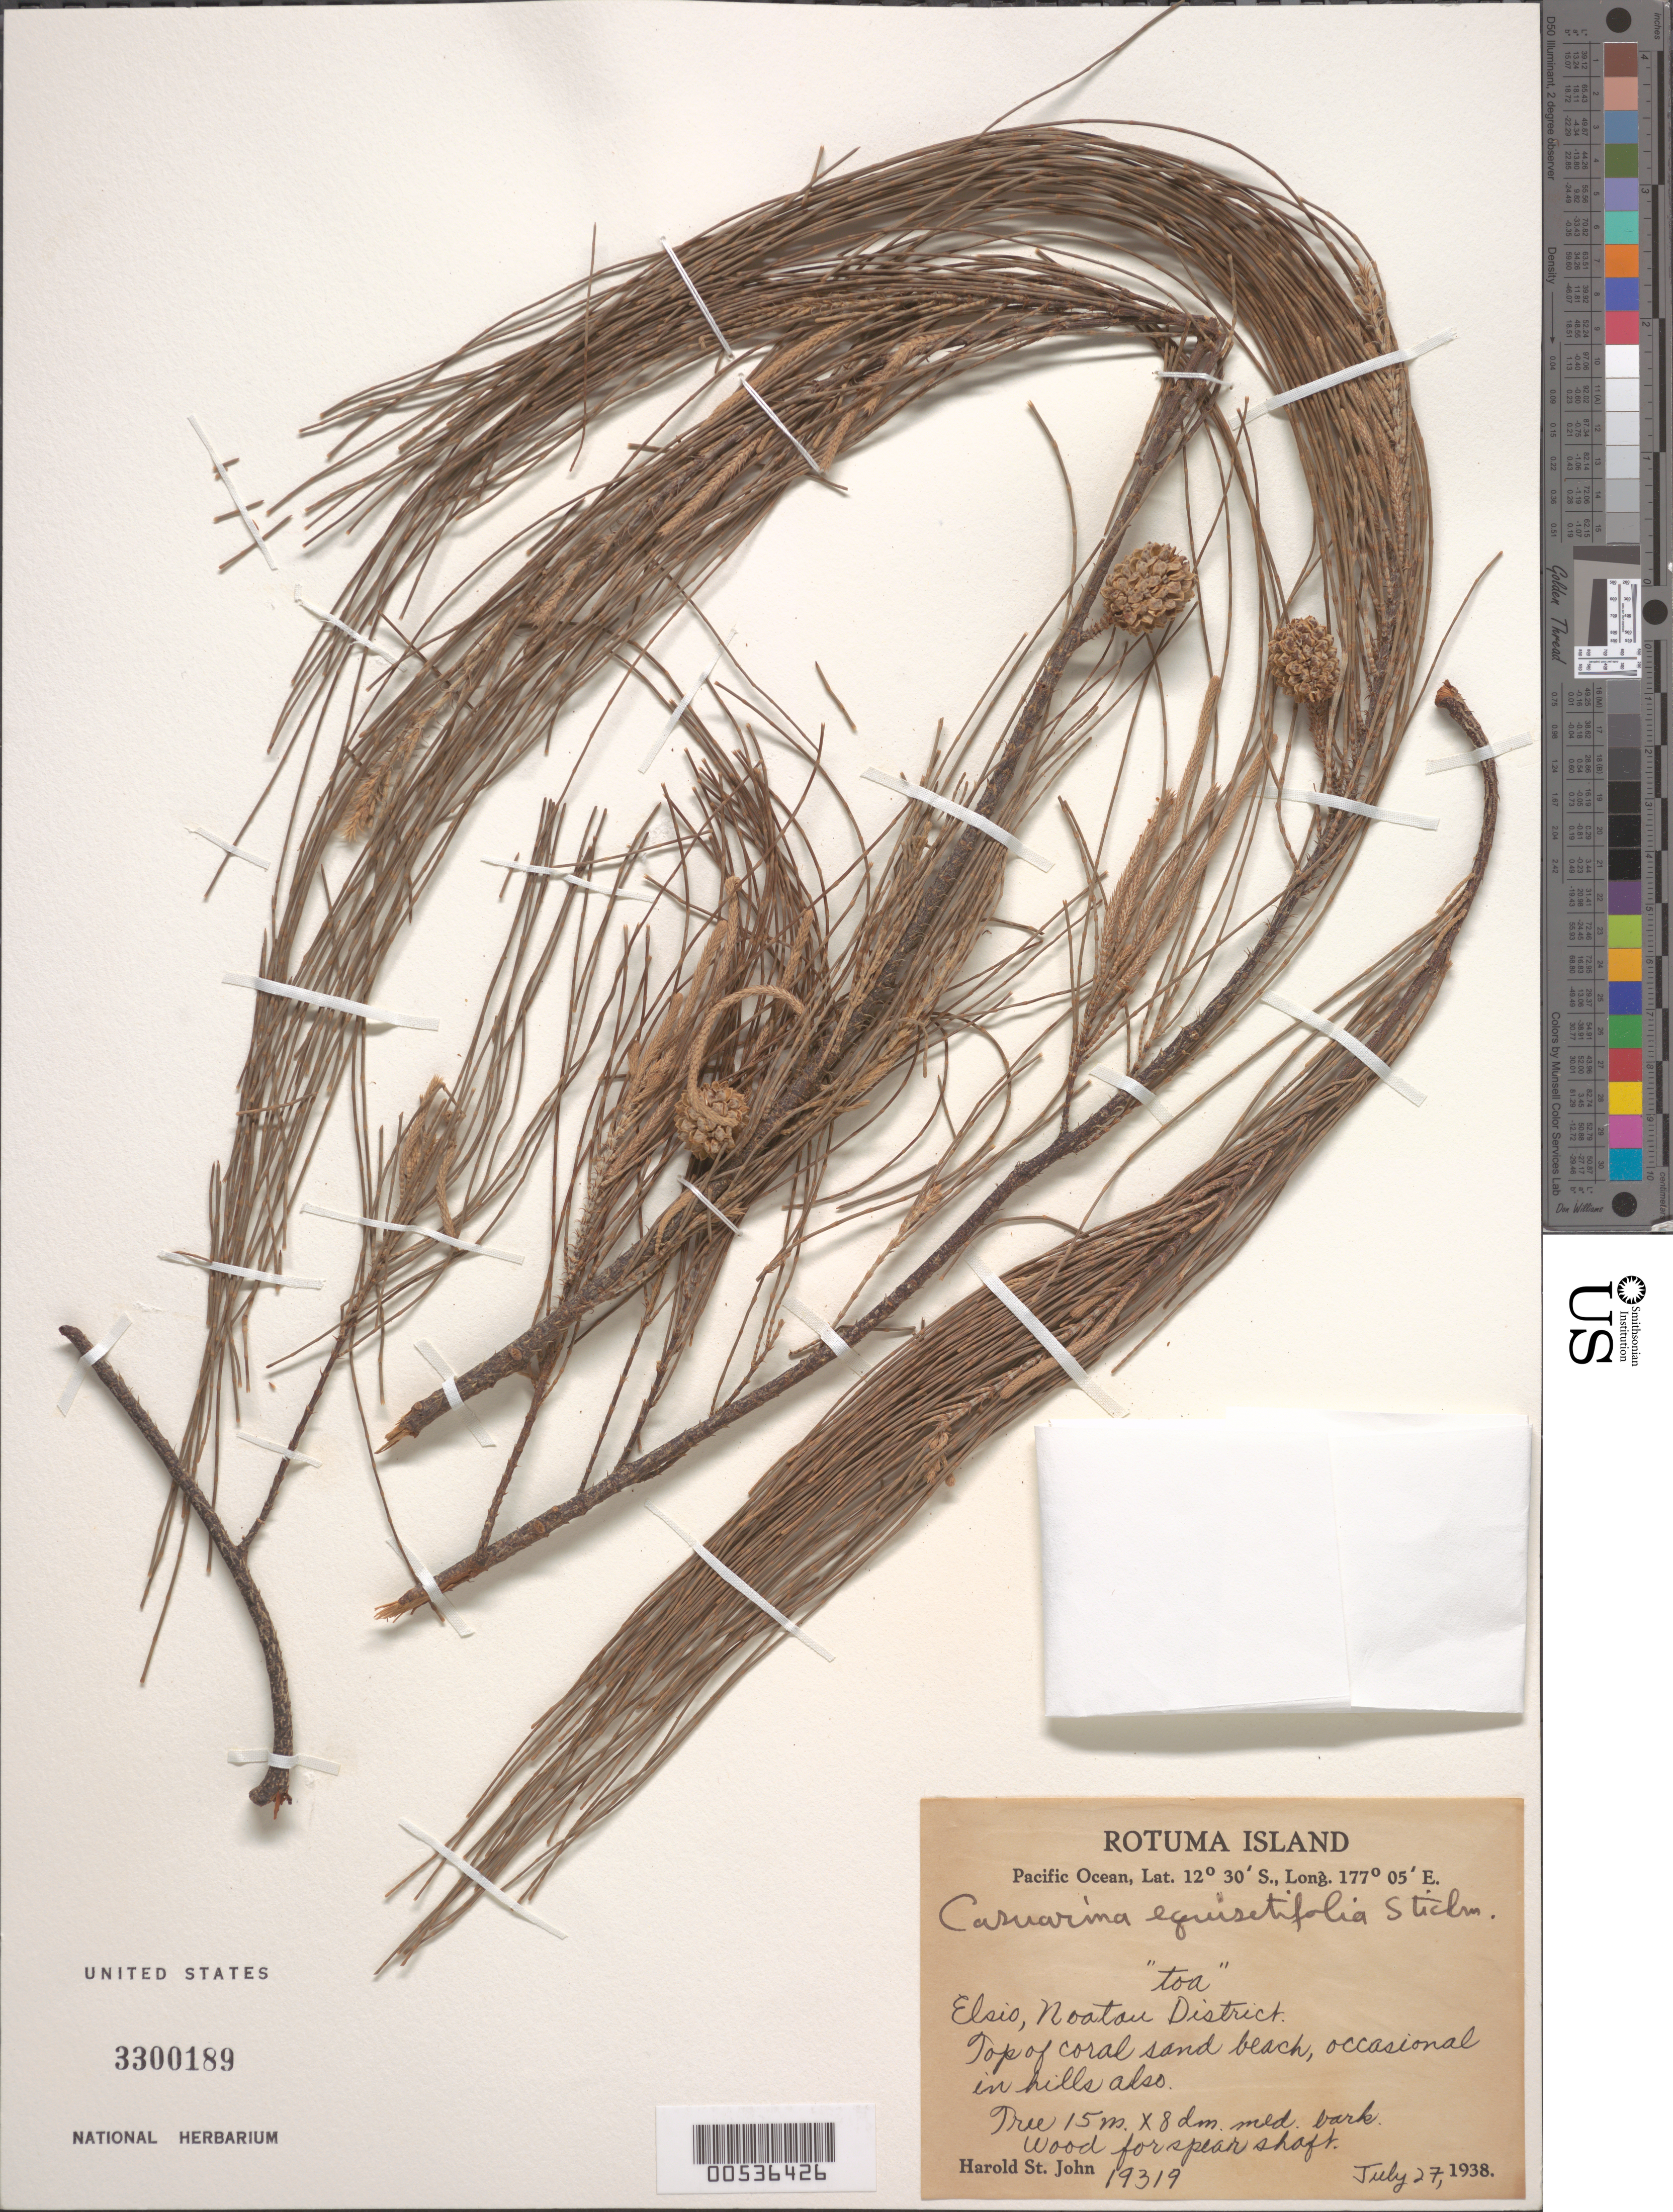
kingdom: Plantae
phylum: Tracheophyta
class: Magnoliopsida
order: Fagales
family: Casuarinaceae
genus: Casuarina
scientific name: Casuarina equisetifolia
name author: L.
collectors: H. St. John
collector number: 19319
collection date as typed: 27 Aug 1938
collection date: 1938-08-27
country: Fiji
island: Rotuma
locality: Elsio, noatau dist.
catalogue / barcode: US 3300189